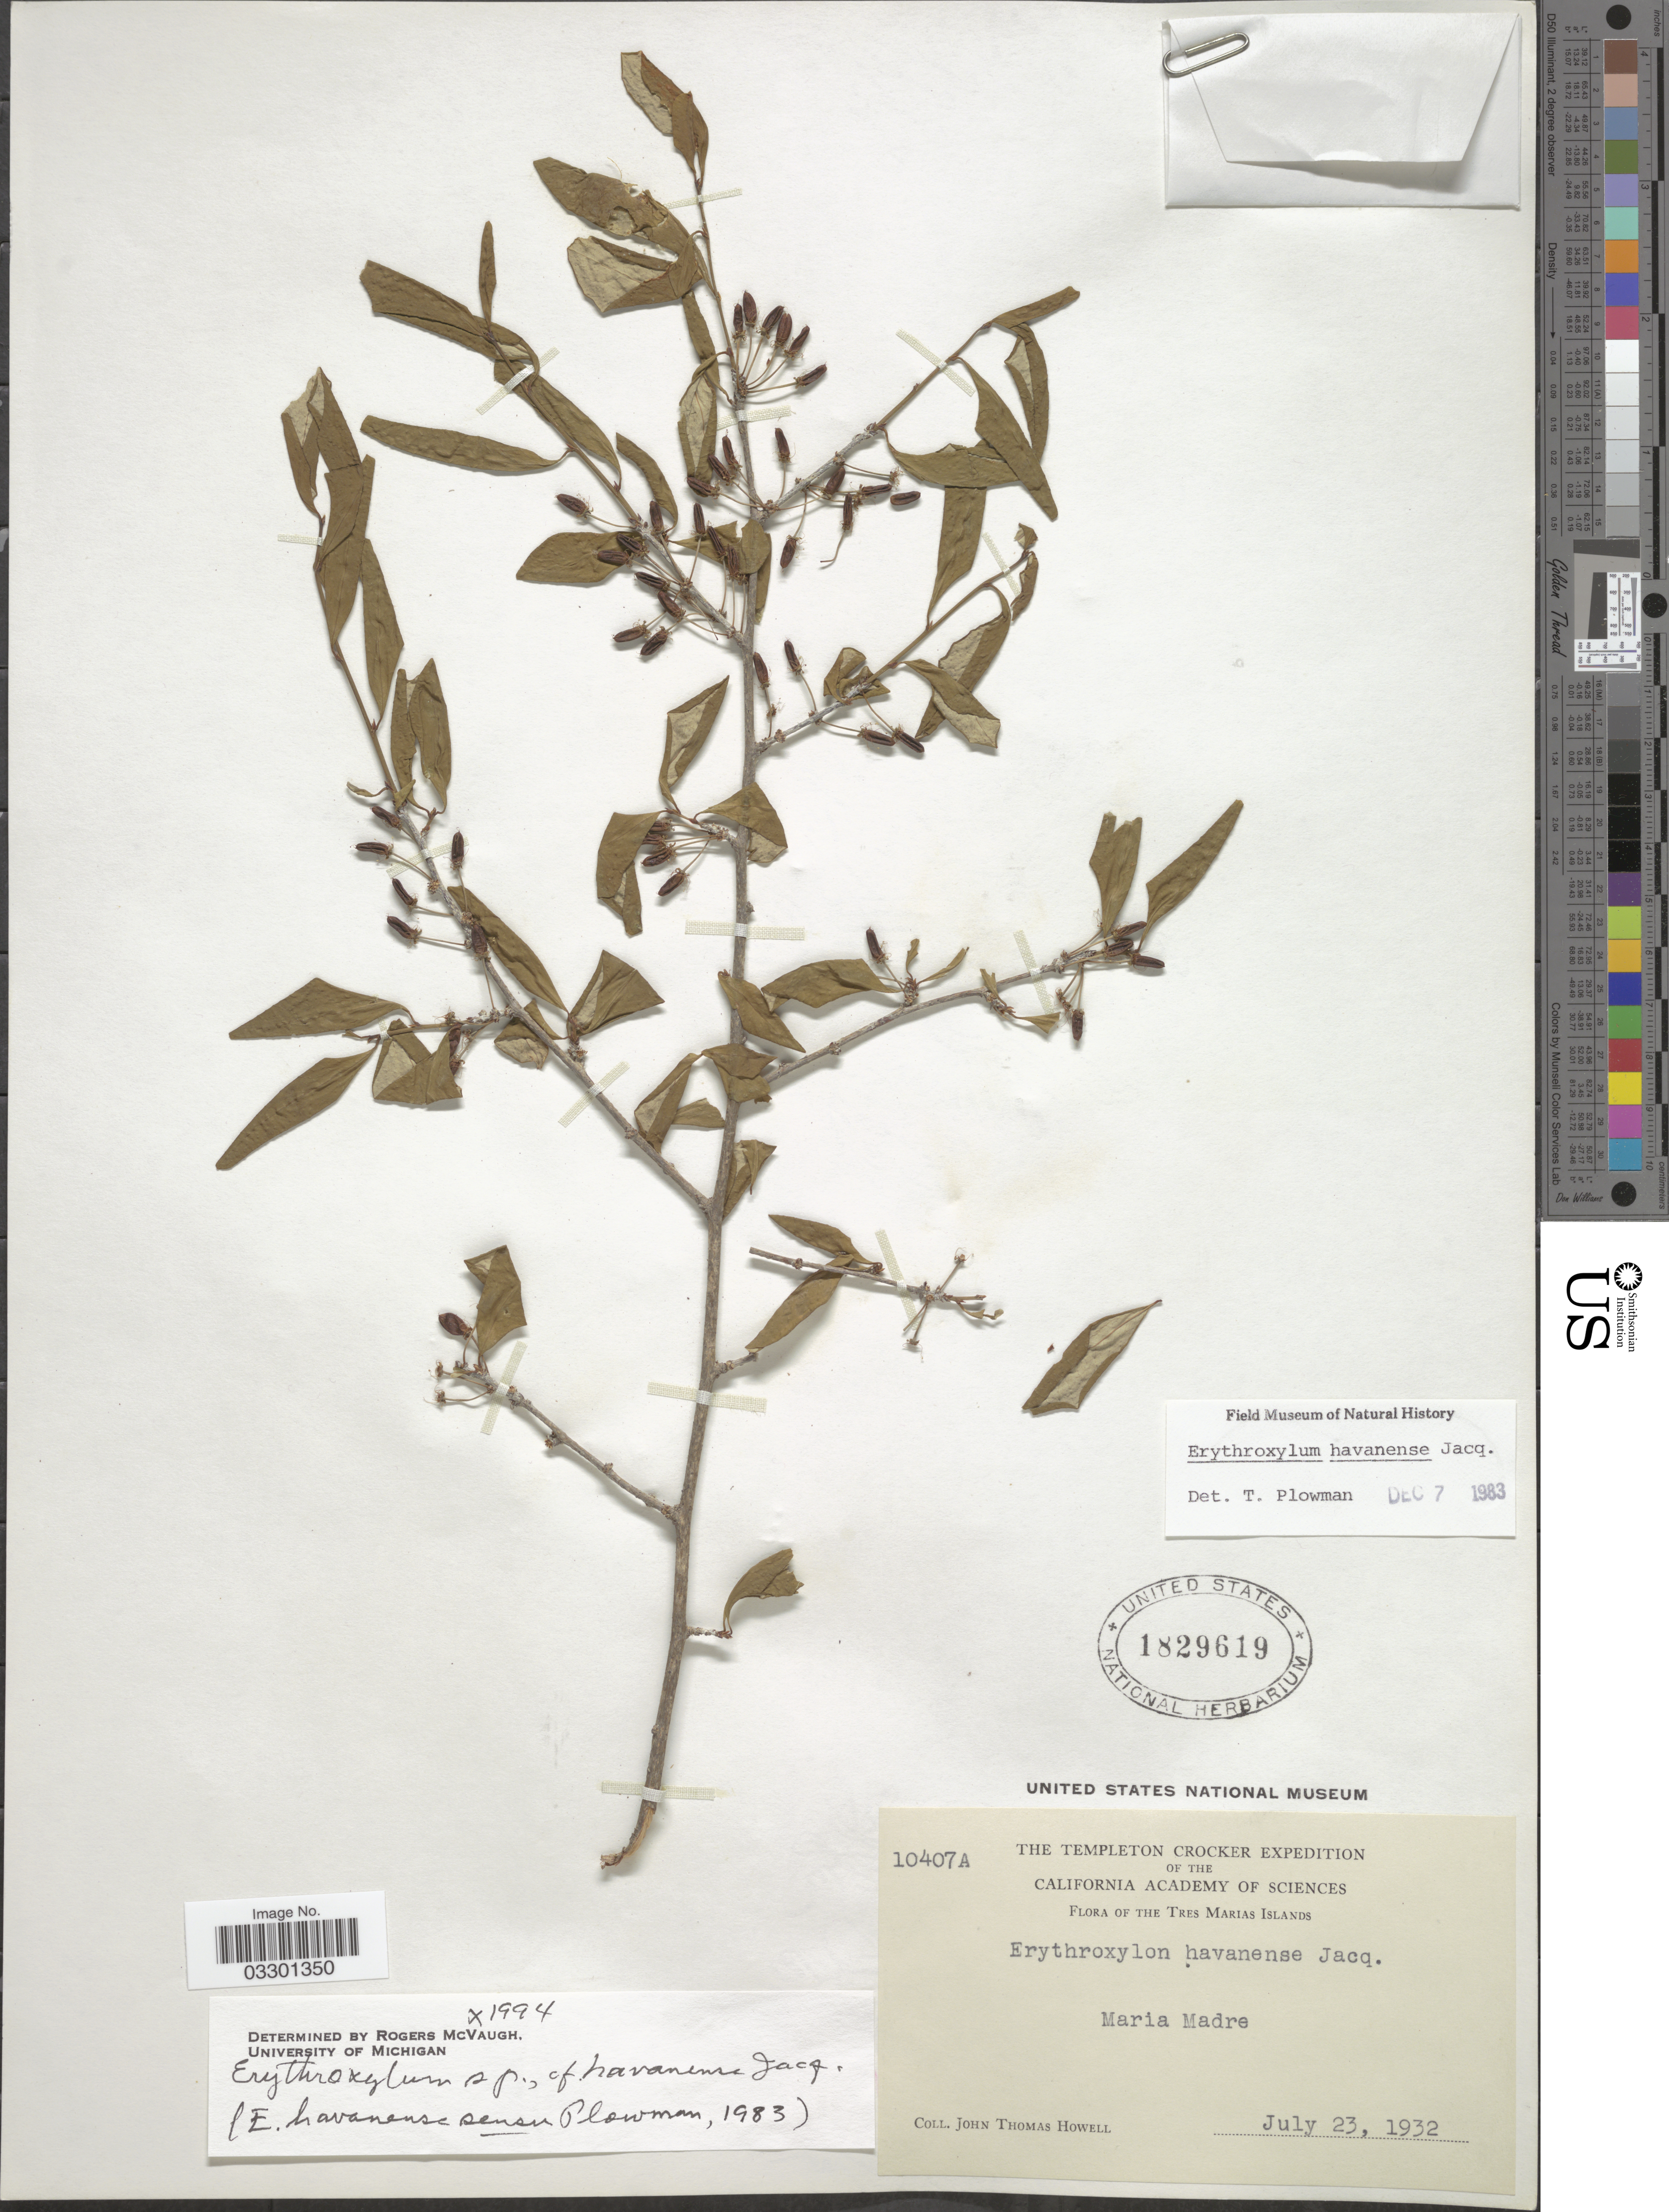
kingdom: Plantae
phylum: Tracheophyta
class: Magnoliopsida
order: Malpighiales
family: Erythroxylaceae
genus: Erythroxylum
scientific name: Erythroxylum havanense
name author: Jacq.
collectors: J. T. Howell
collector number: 10407A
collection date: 1932-07-23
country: Mexico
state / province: Nayarit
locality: Tres Marias Islands. Maria Madre.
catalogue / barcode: US 1829619